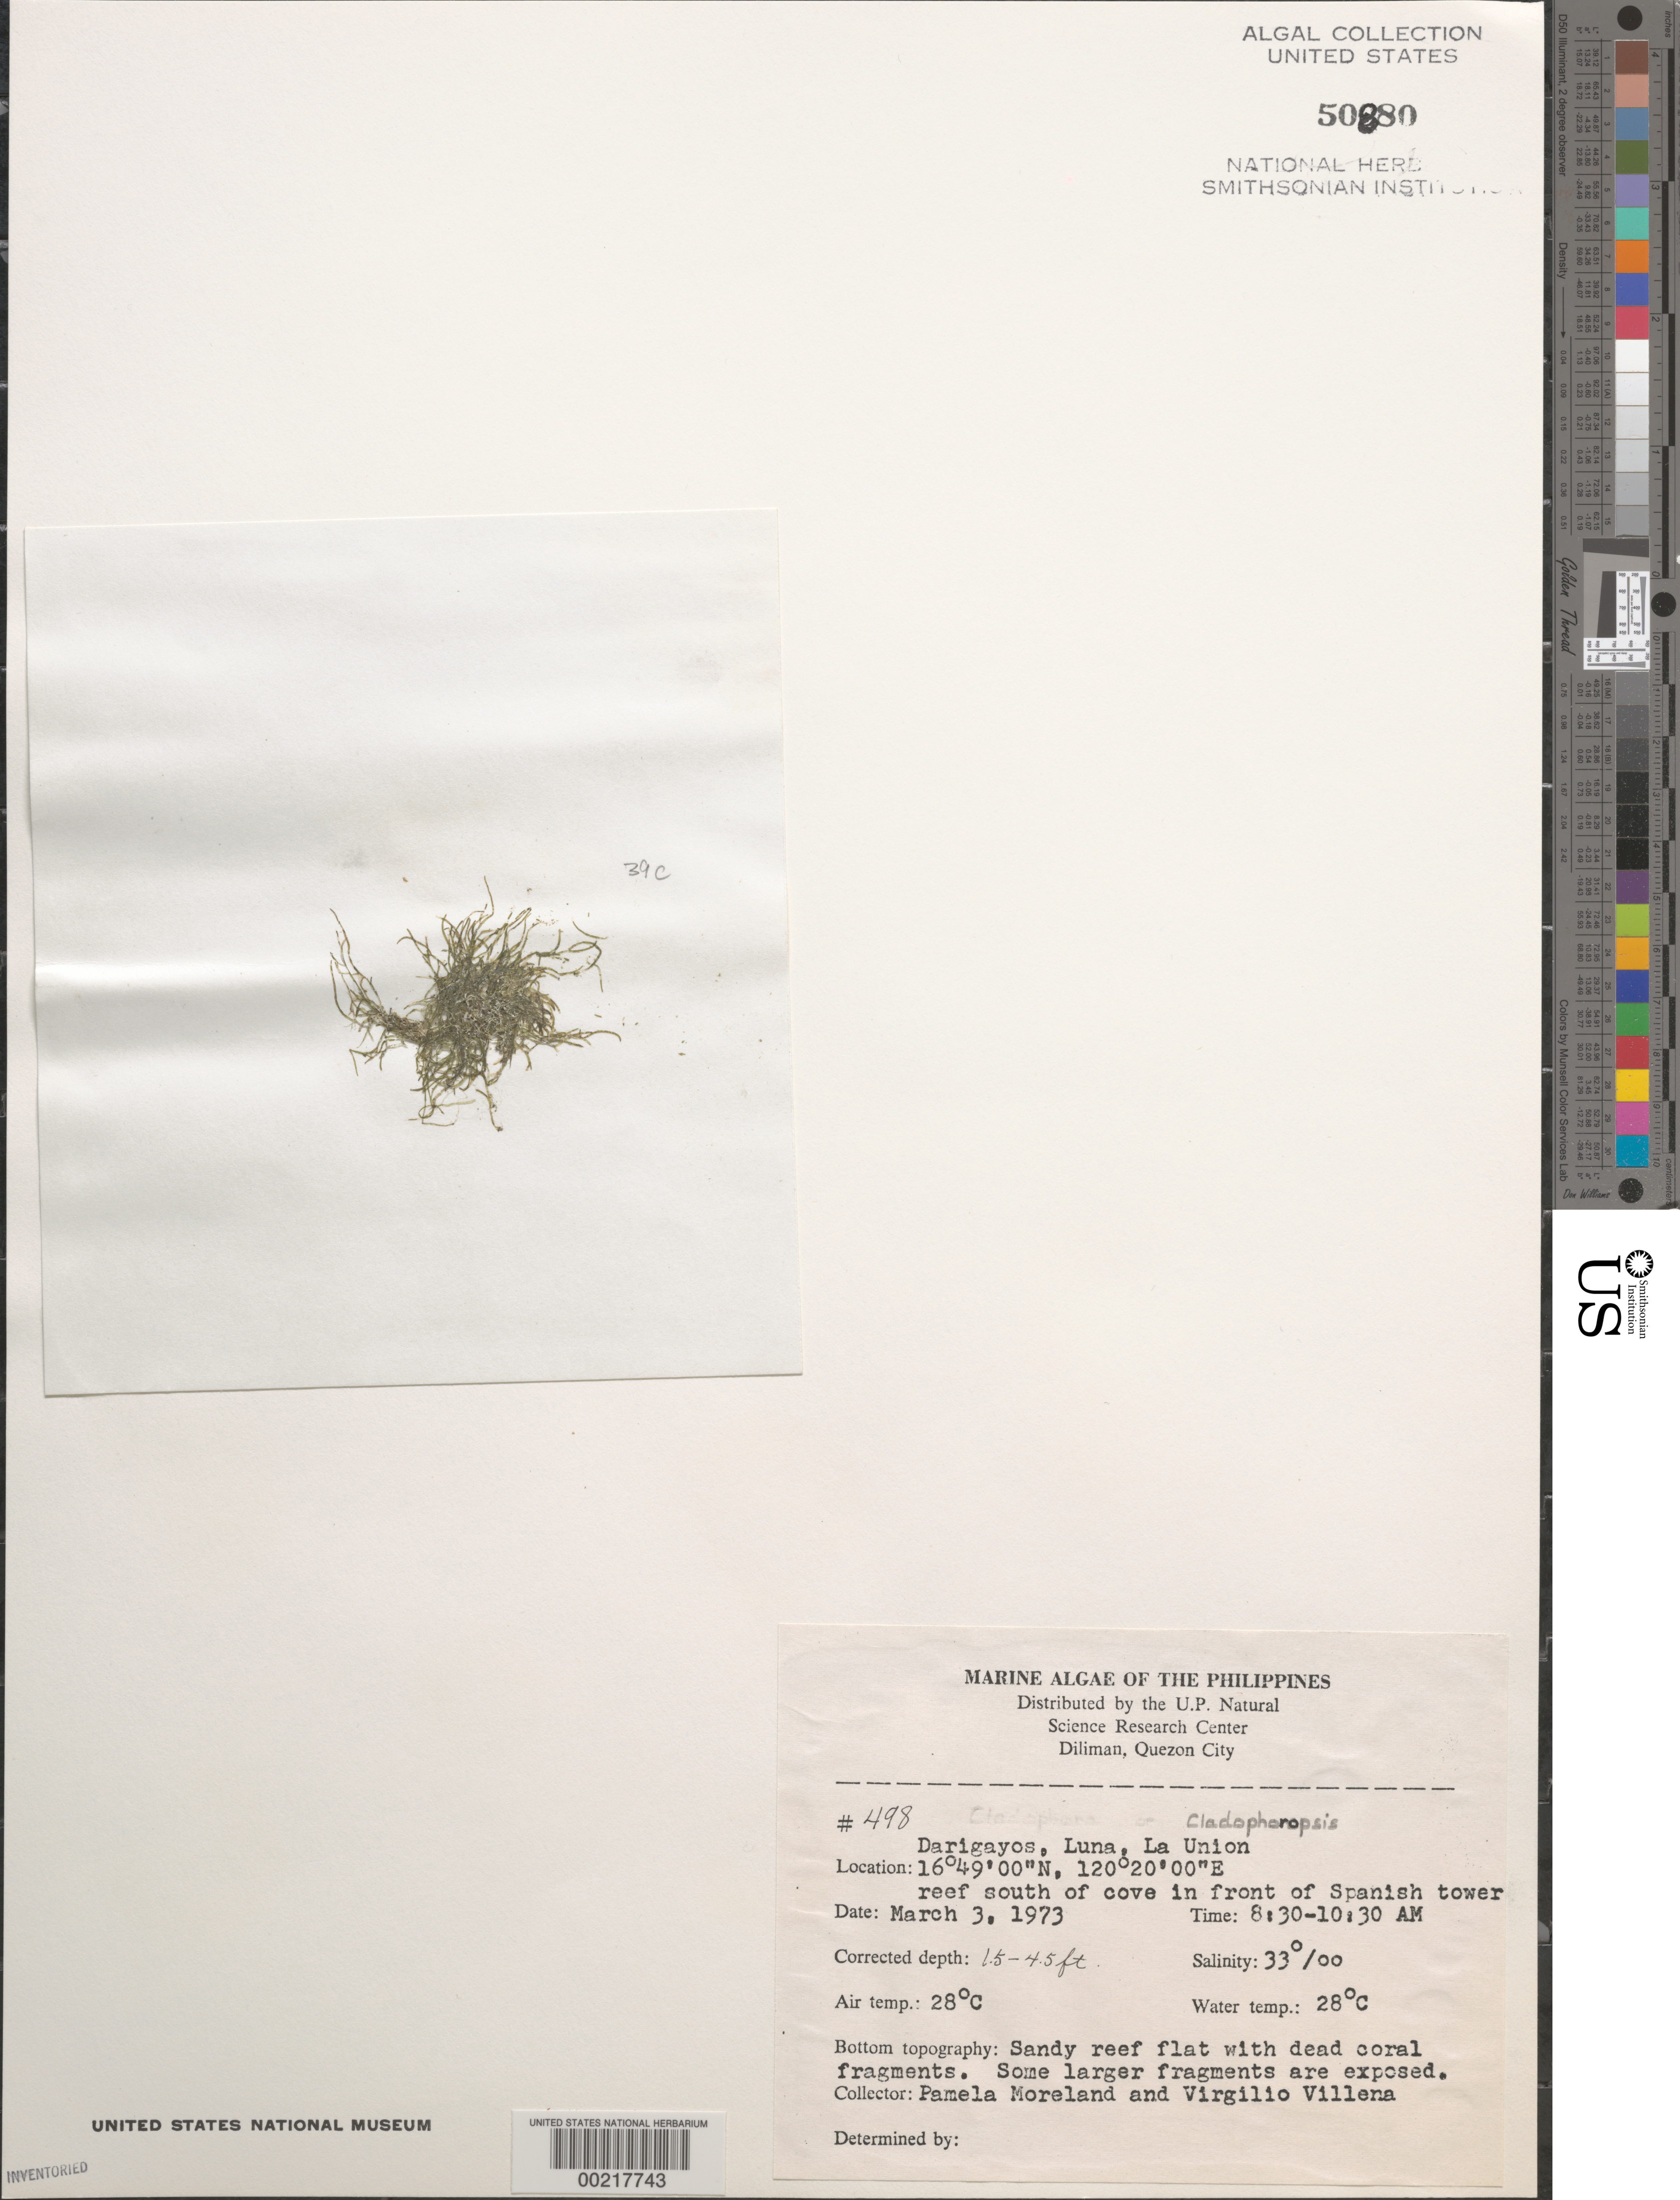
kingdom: Plantae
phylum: Chlorophyta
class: Ulvophyceae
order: Siphonocladales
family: Boodleaceae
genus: Cladophoropsis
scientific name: Cladophoropsis sp.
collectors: P. Moreland & V. Villena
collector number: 498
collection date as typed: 03 Mar 1973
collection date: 1973-03-03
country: Philippines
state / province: Ilocos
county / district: La Union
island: Luzon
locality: Darigayos, Luna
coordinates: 16 49' 00" N, 120 20' 00" E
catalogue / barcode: US 50880